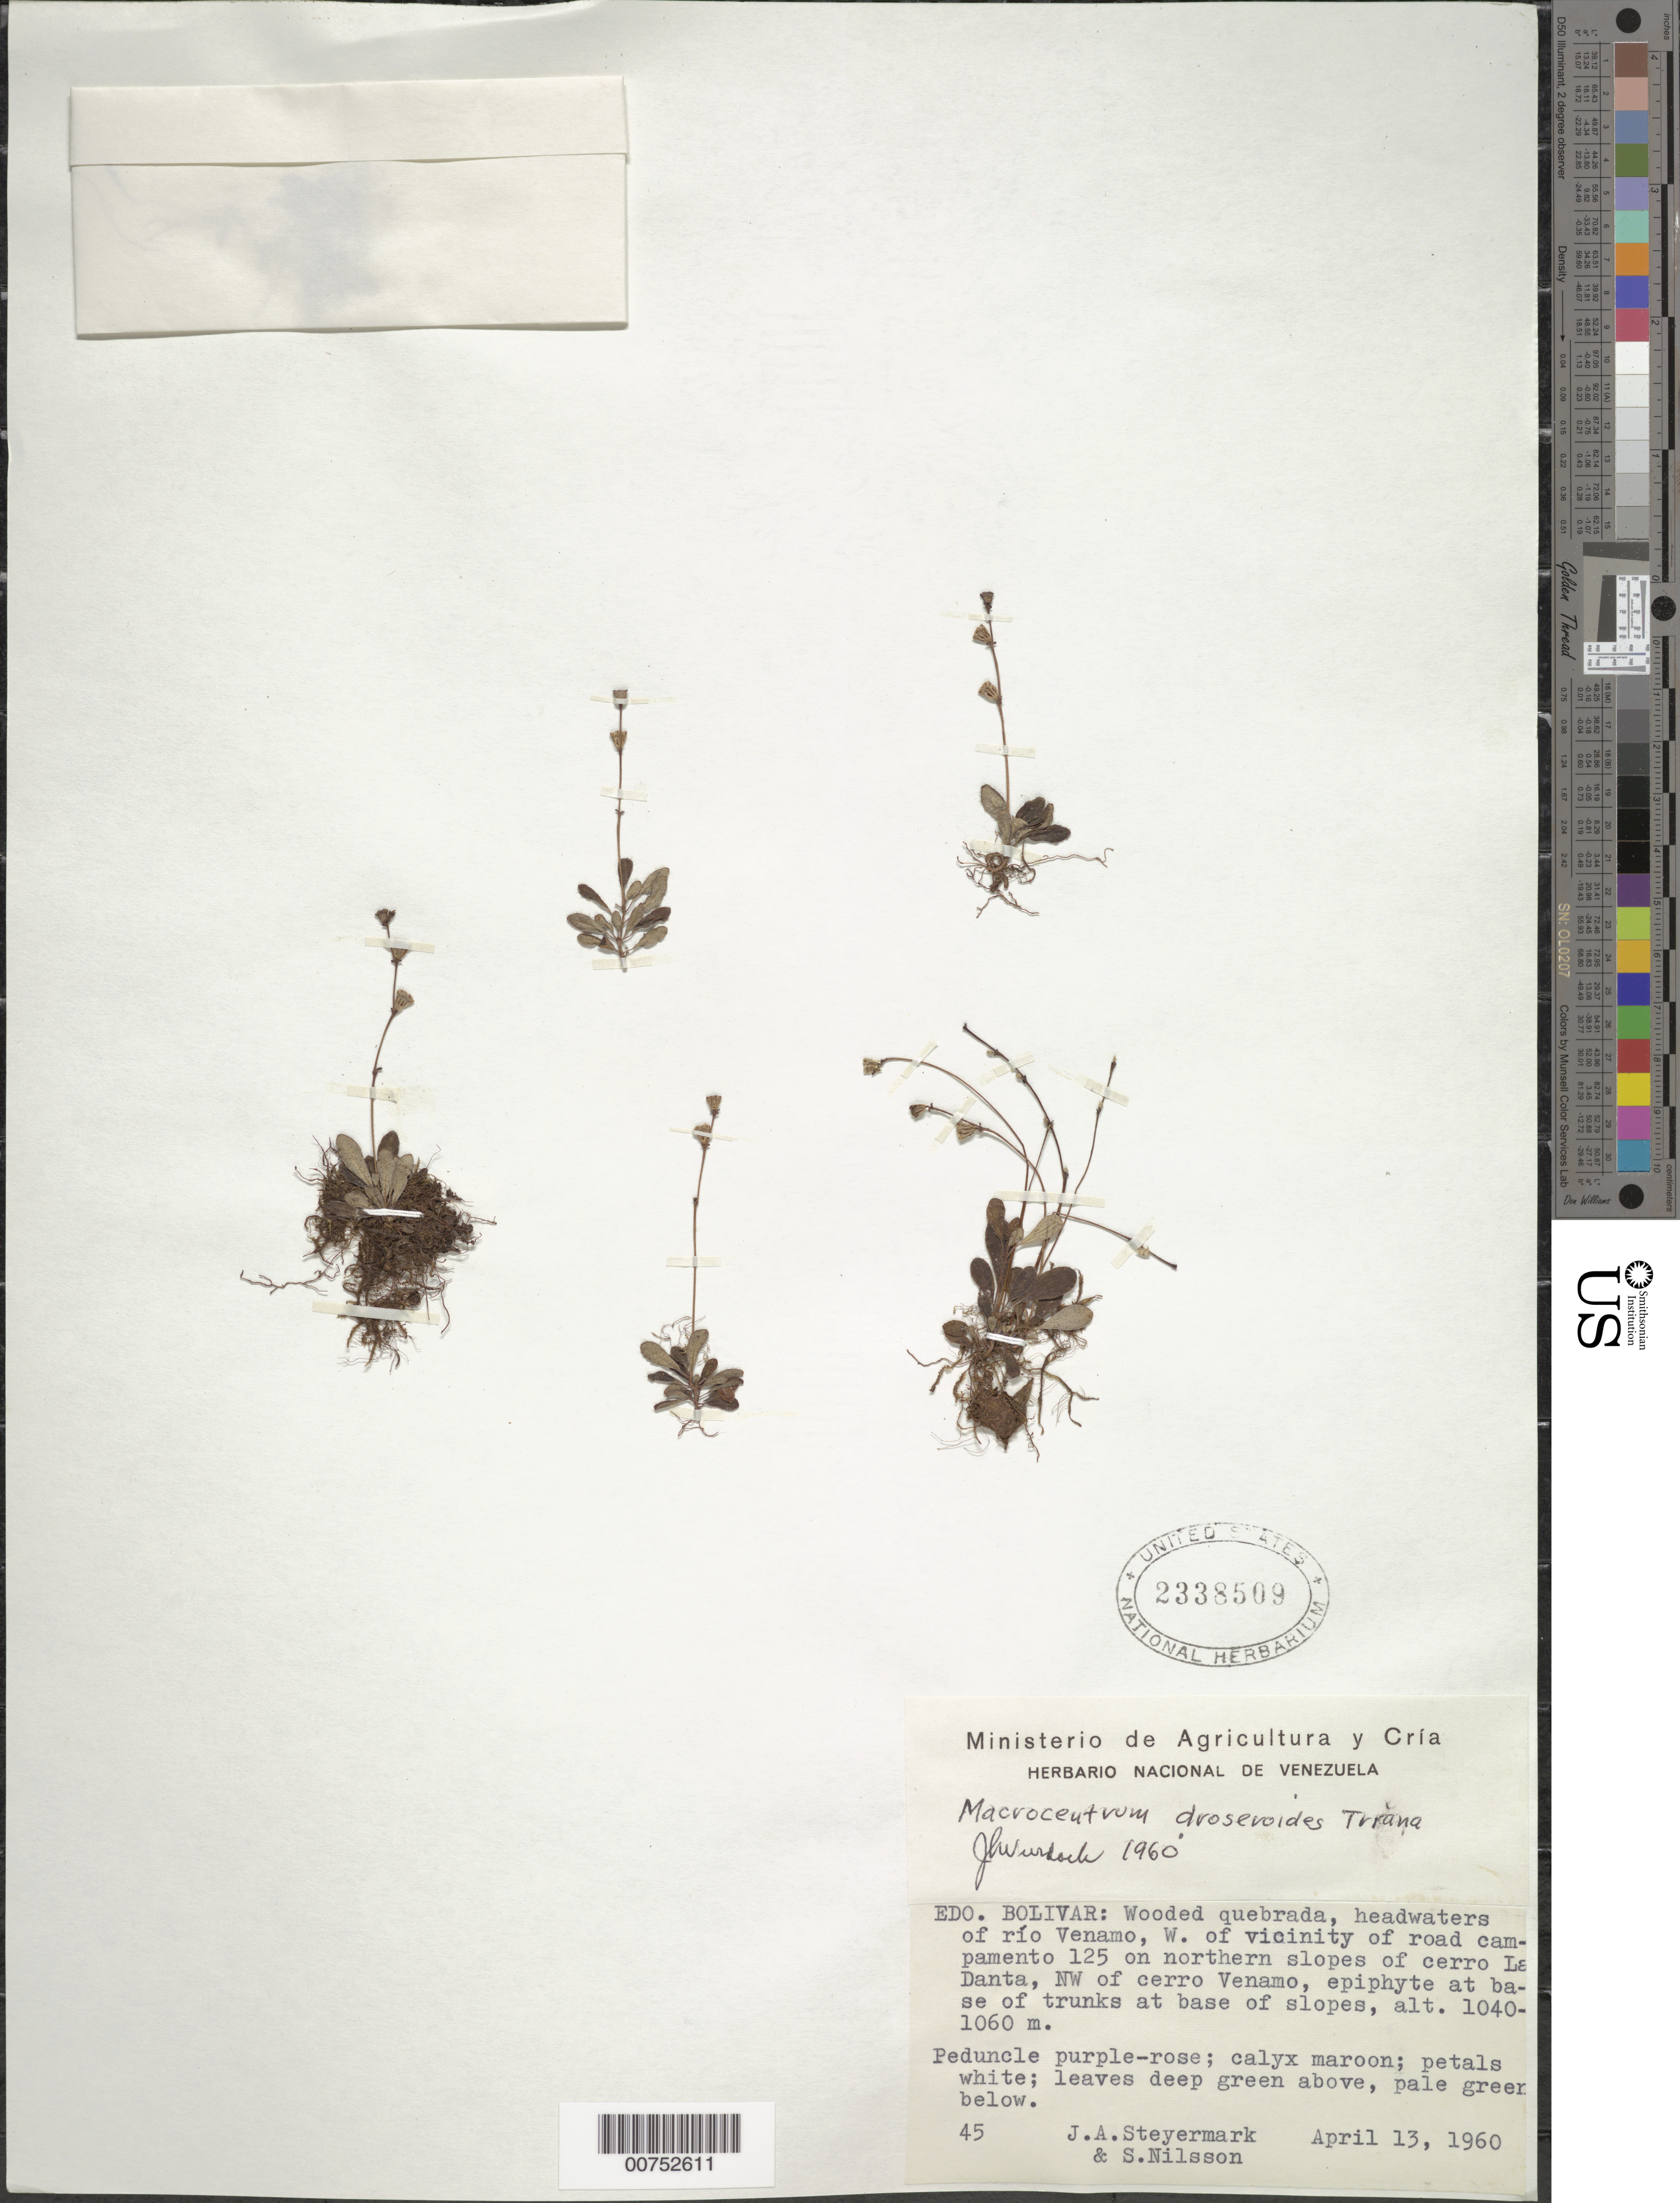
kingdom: Plantae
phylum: Tracheophyta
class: Magnoliopsida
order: Myrtales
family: Melastomataceae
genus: Macrocentrum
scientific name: Macrocentrum droseroides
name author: Triana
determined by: Wurdack, John J., (US), US (UNITED STATES)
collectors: J. Steyermark & S. Nilsson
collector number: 60 45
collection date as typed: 13-Apr-60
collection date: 1960-04-13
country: Venezuela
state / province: Bolívar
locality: Río Venamo headwaters, W of vic of road campamento 125, on northern slopes of Cerro La Danta, NW of cerro Venamo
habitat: Wooded quebrada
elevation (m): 1040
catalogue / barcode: US 2338509